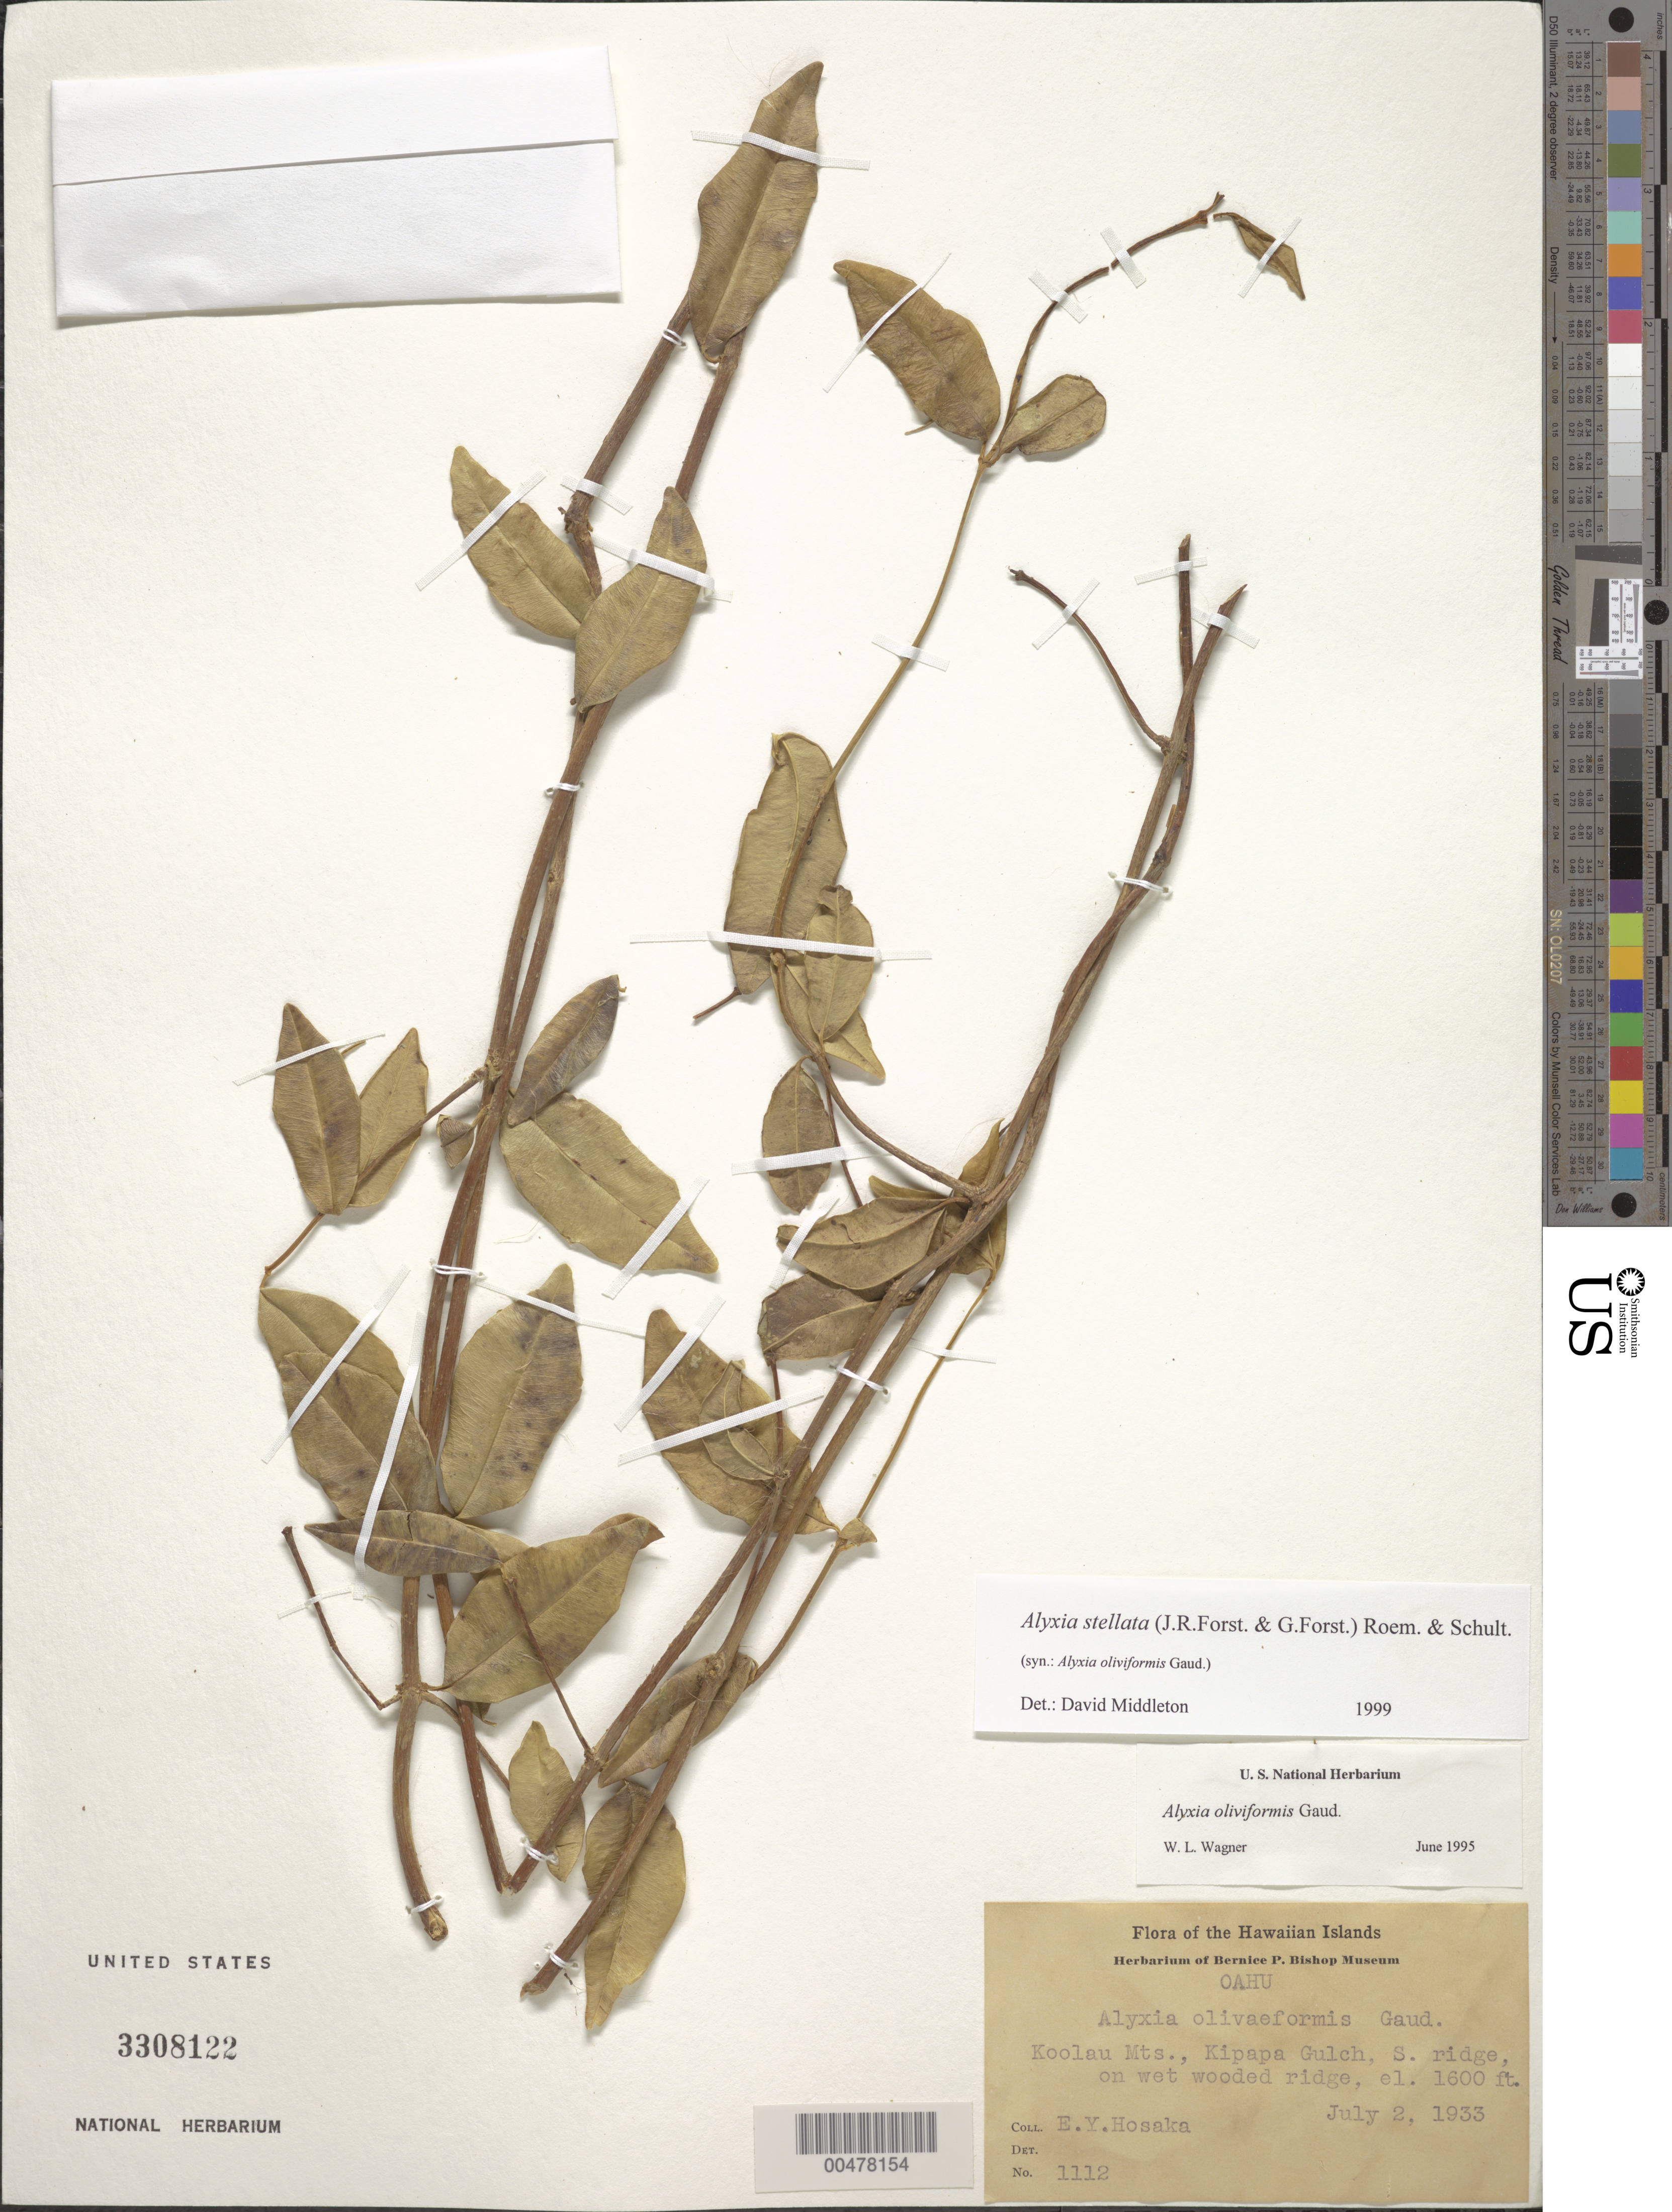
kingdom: Plantae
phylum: Tracheophyta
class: Magnoliopsida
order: Gentianales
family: Apocynaceae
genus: Alyxia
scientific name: Alyxia stellata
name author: (J.R. Forst. & G. Forst.) Roem. & Schult.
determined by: Middleton, D. J.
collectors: E. Y. Hosaka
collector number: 1112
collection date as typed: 2 Jul 1933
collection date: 1933-07-02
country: United States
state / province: Hawaii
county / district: Honolulu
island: Oahu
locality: Koolau Mts, Kipapa Gulch, S ridge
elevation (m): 488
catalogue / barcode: US 3308122